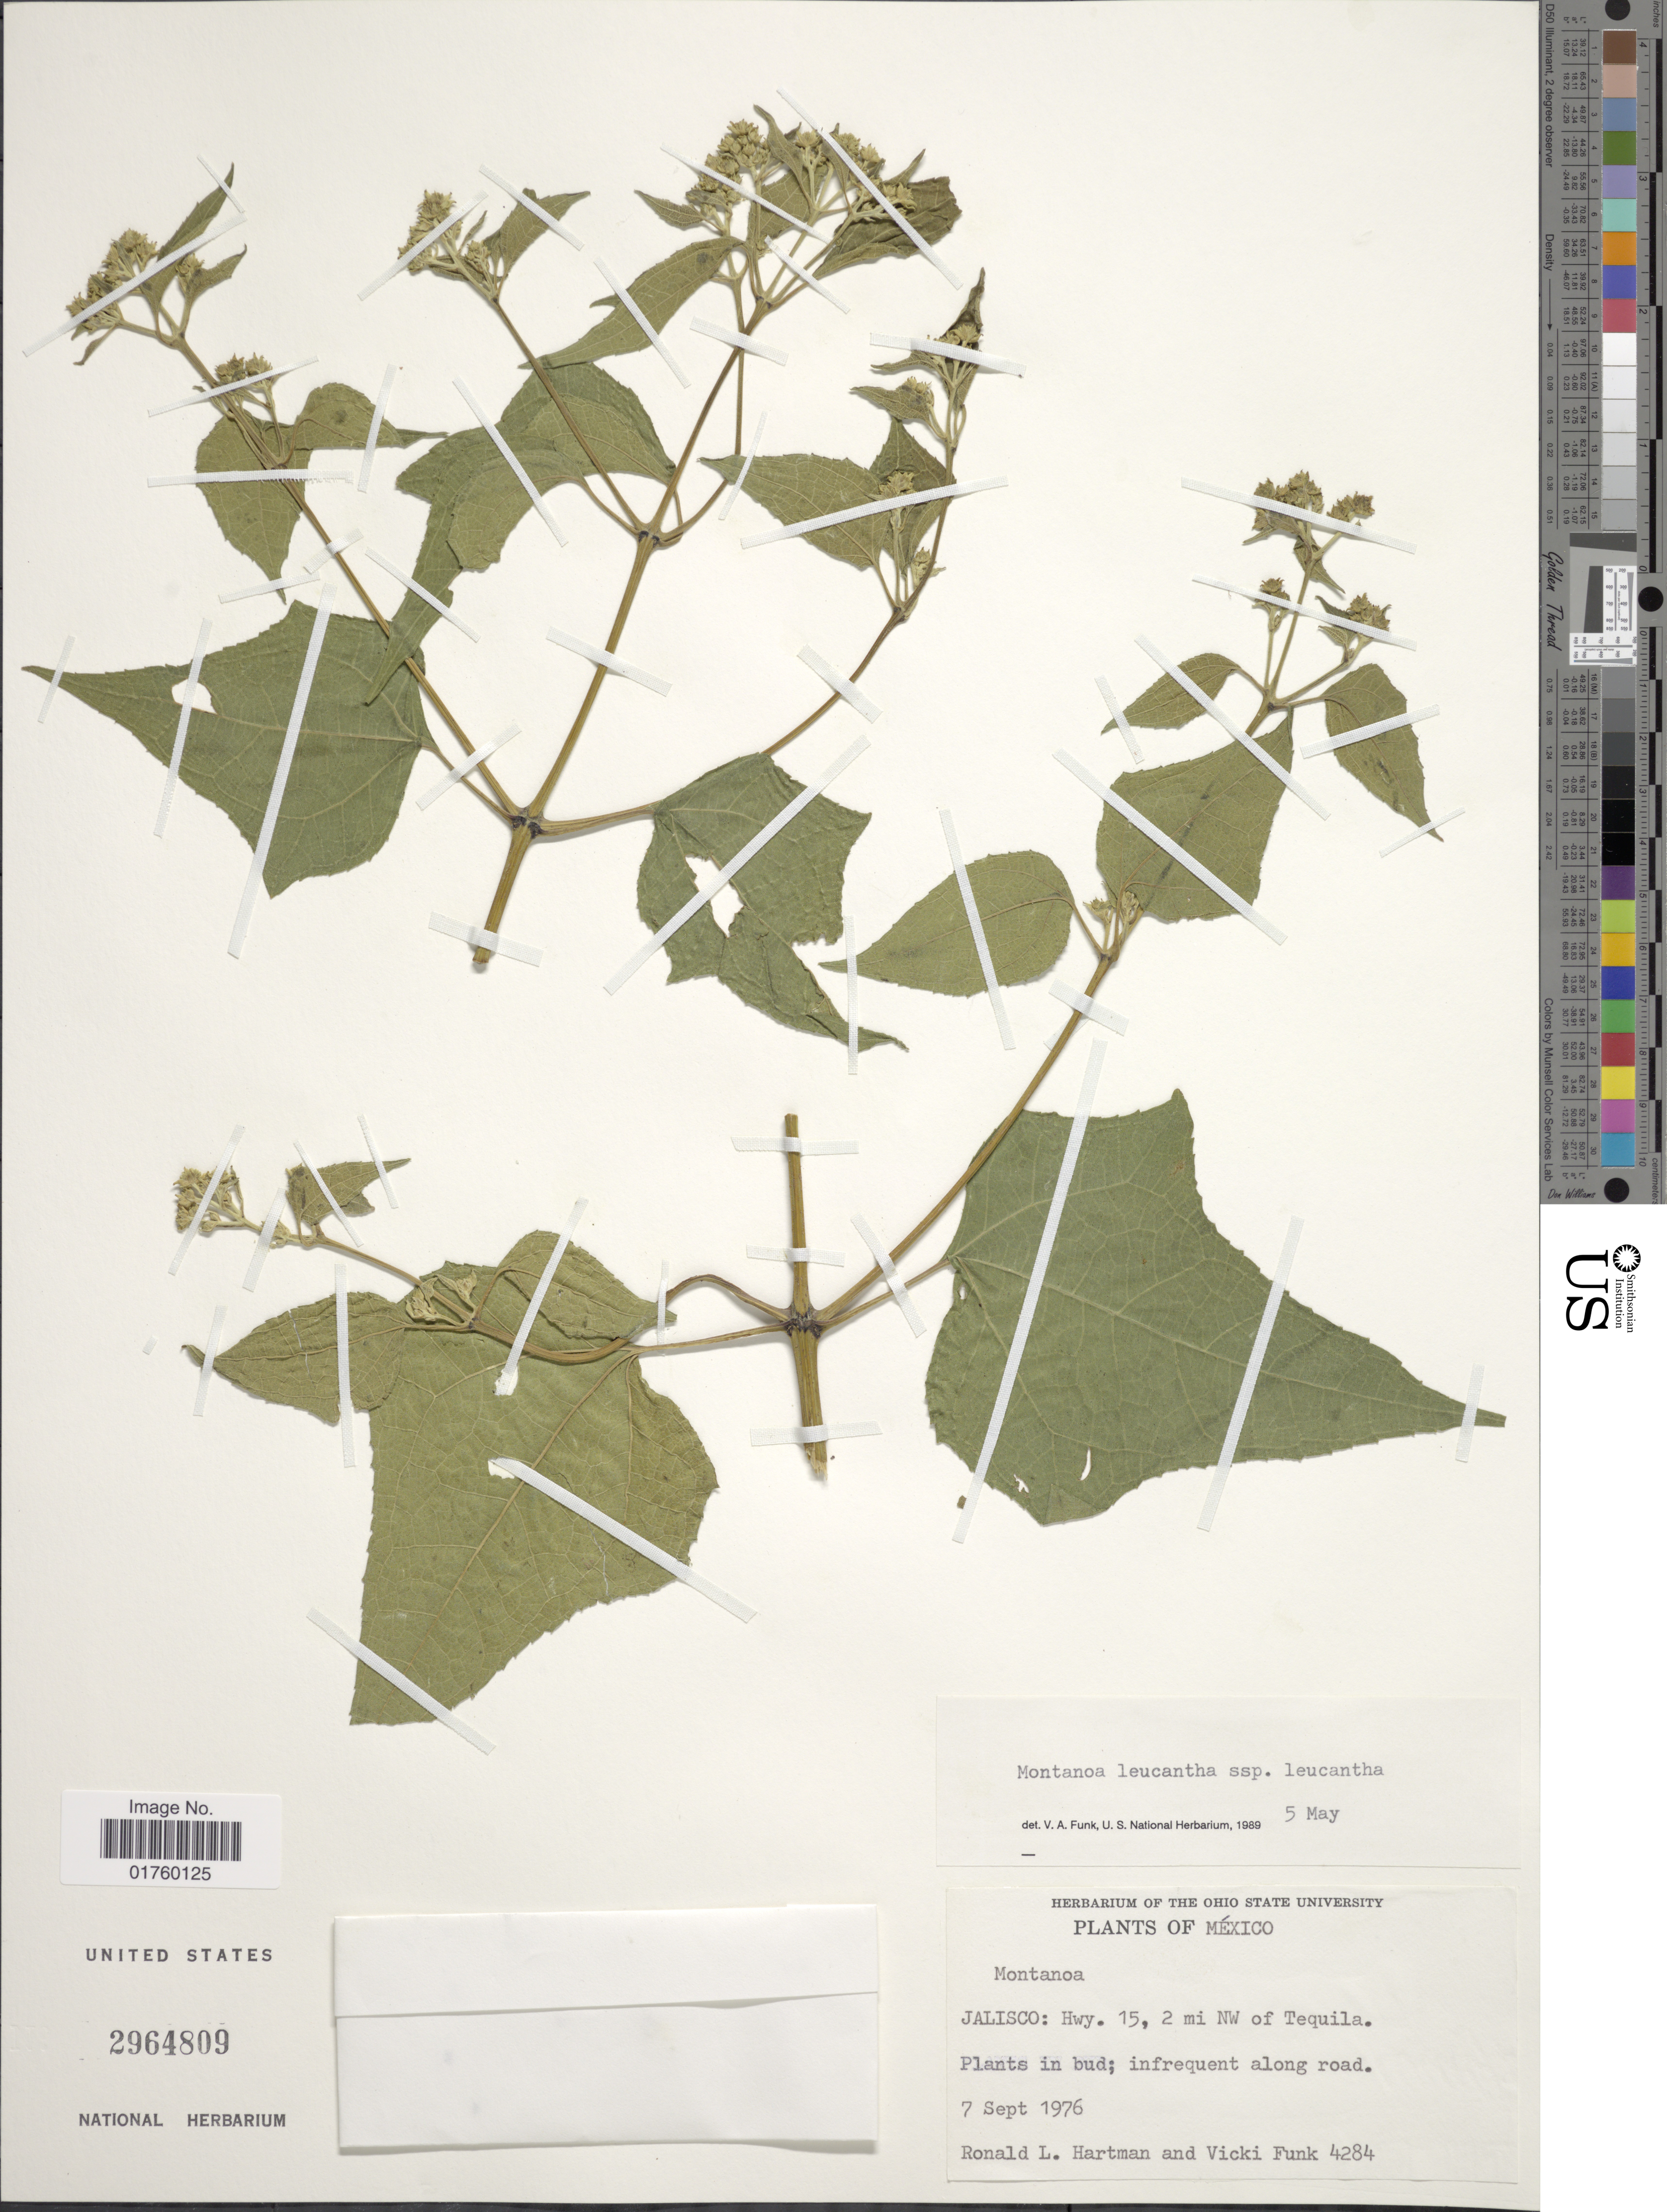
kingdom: Plantae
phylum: Tracheophyta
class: Magnoliopsida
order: Asterales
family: Asteraceae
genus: Montanoa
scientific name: Montanoa leucantha subsp. leucantha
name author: (Lag.) S.F. Blake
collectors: R. Hartman & V. Funk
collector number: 4284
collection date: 1976-09-07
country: Mexico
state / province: Jalisco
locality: Hwy. 15, 2 mi NW of Tequila.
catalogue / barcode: US 2964809